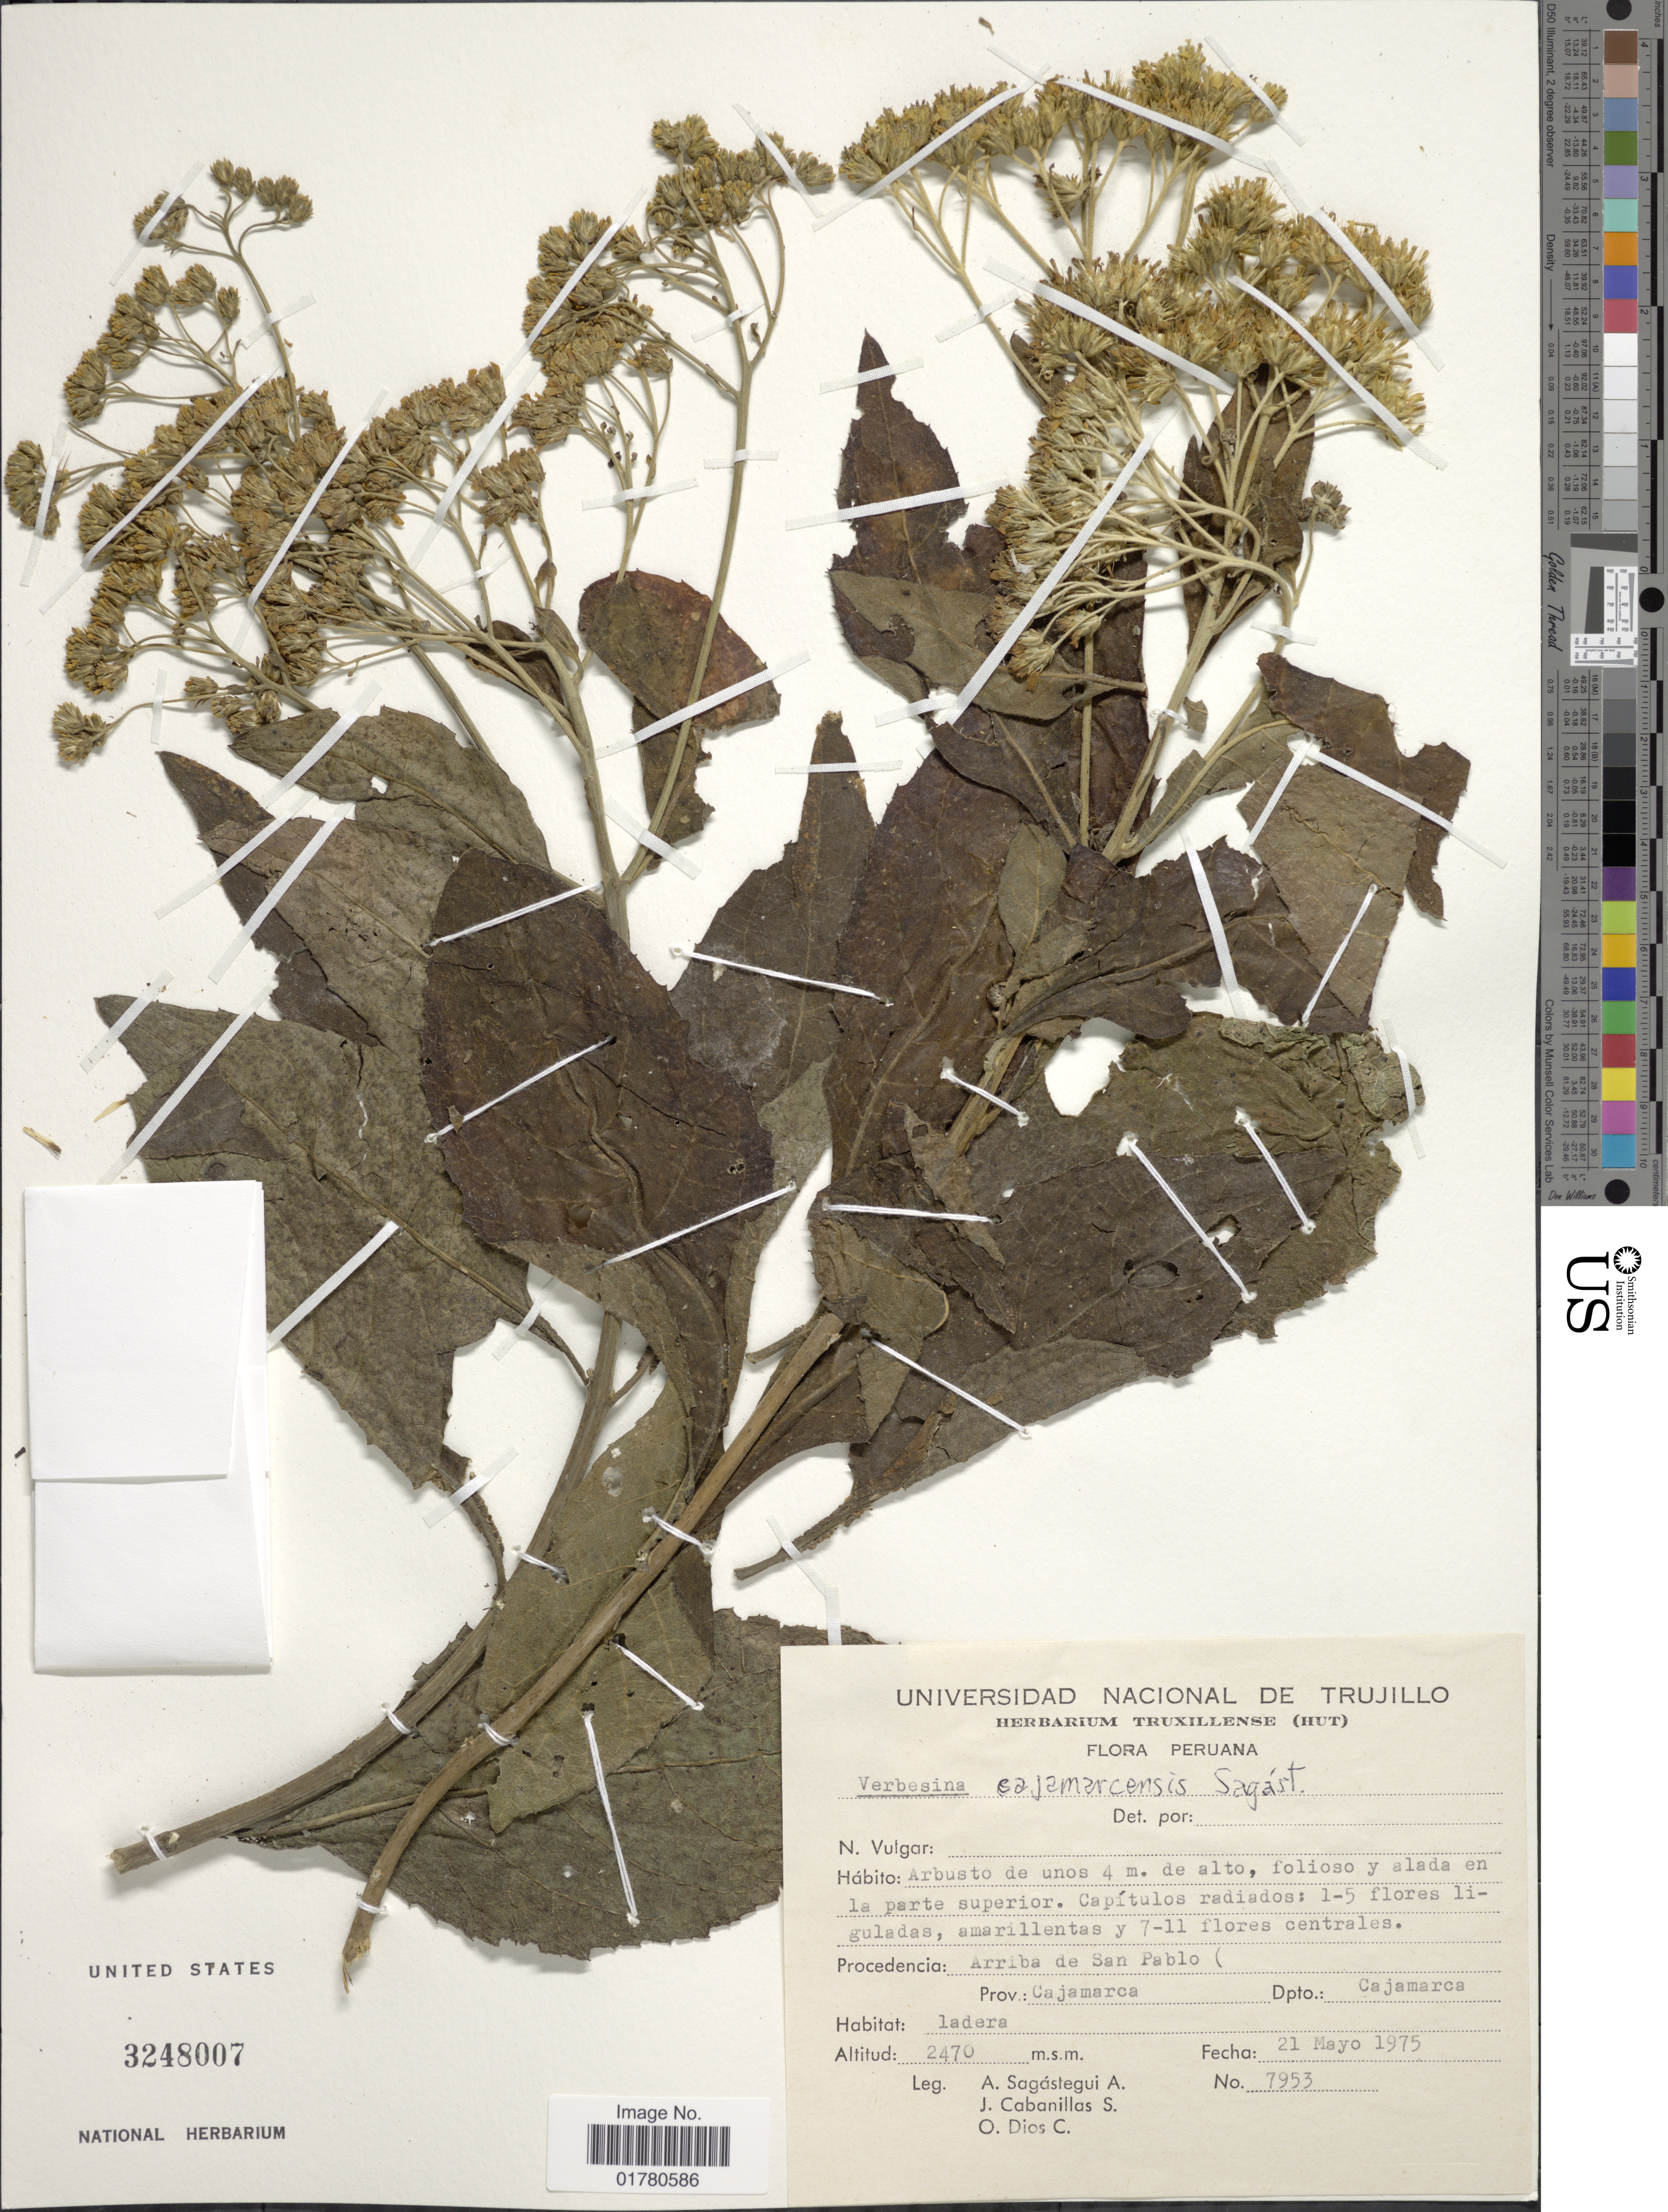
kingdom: Plantae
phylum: Tracheophyta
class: Magnoliopsida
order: Asterales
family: Asteraceae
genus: Verbesina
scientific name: Verbesina cajamarcensis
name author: Sagást.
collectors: A. Sagástegui A., J. Cabanillas S. & O. Dios C.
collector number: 7953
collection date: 1975-05-21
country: Peru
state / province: Cajamarca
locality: Arriba de San Pablo, Dpto: Cajamarca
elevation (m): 2470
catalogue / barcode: US 3248007